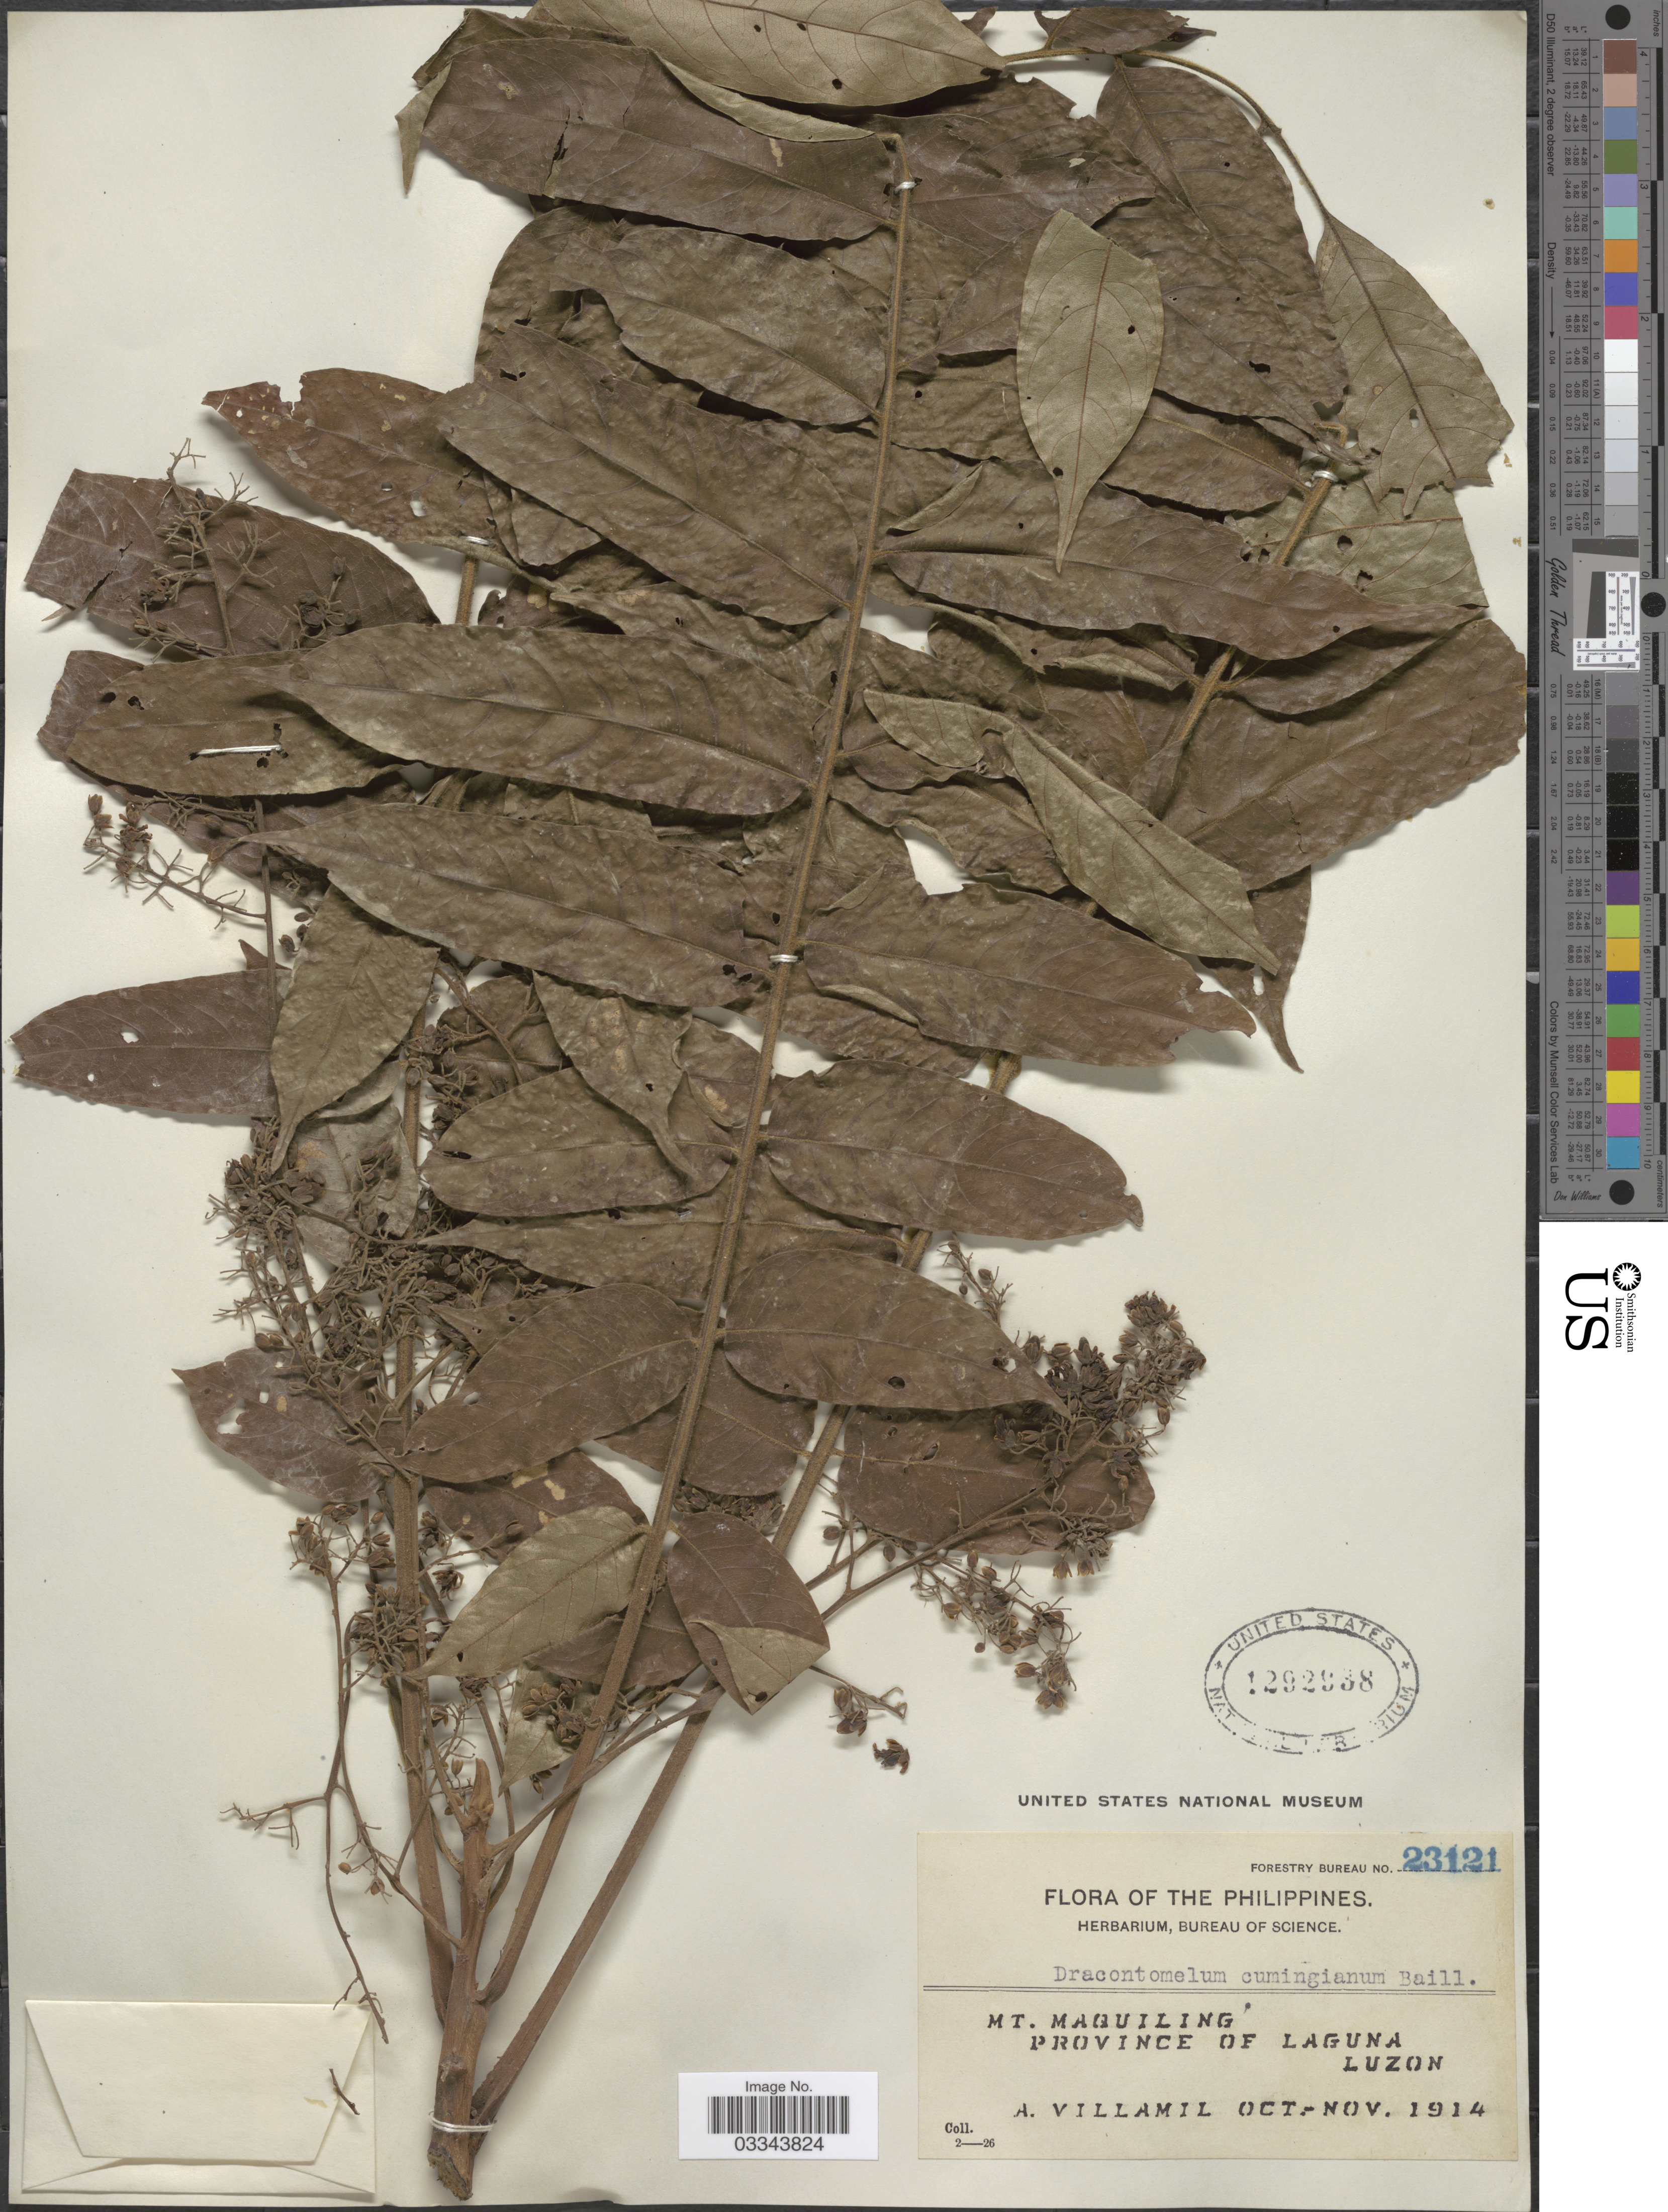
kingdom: Plantae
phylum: Tracheophyta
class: Magnoliopsida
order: Sapindales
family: Anacardiaceae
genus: Dracontomelon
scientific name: Dracontomelon edule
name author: Merr.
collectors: A. Villamil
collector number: Forestry Bureau 23121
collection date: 1914-10/1914-11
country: Philippines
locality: Mt. Maquiling. Province of Laguna. Luzon.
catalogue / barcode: US 1292938